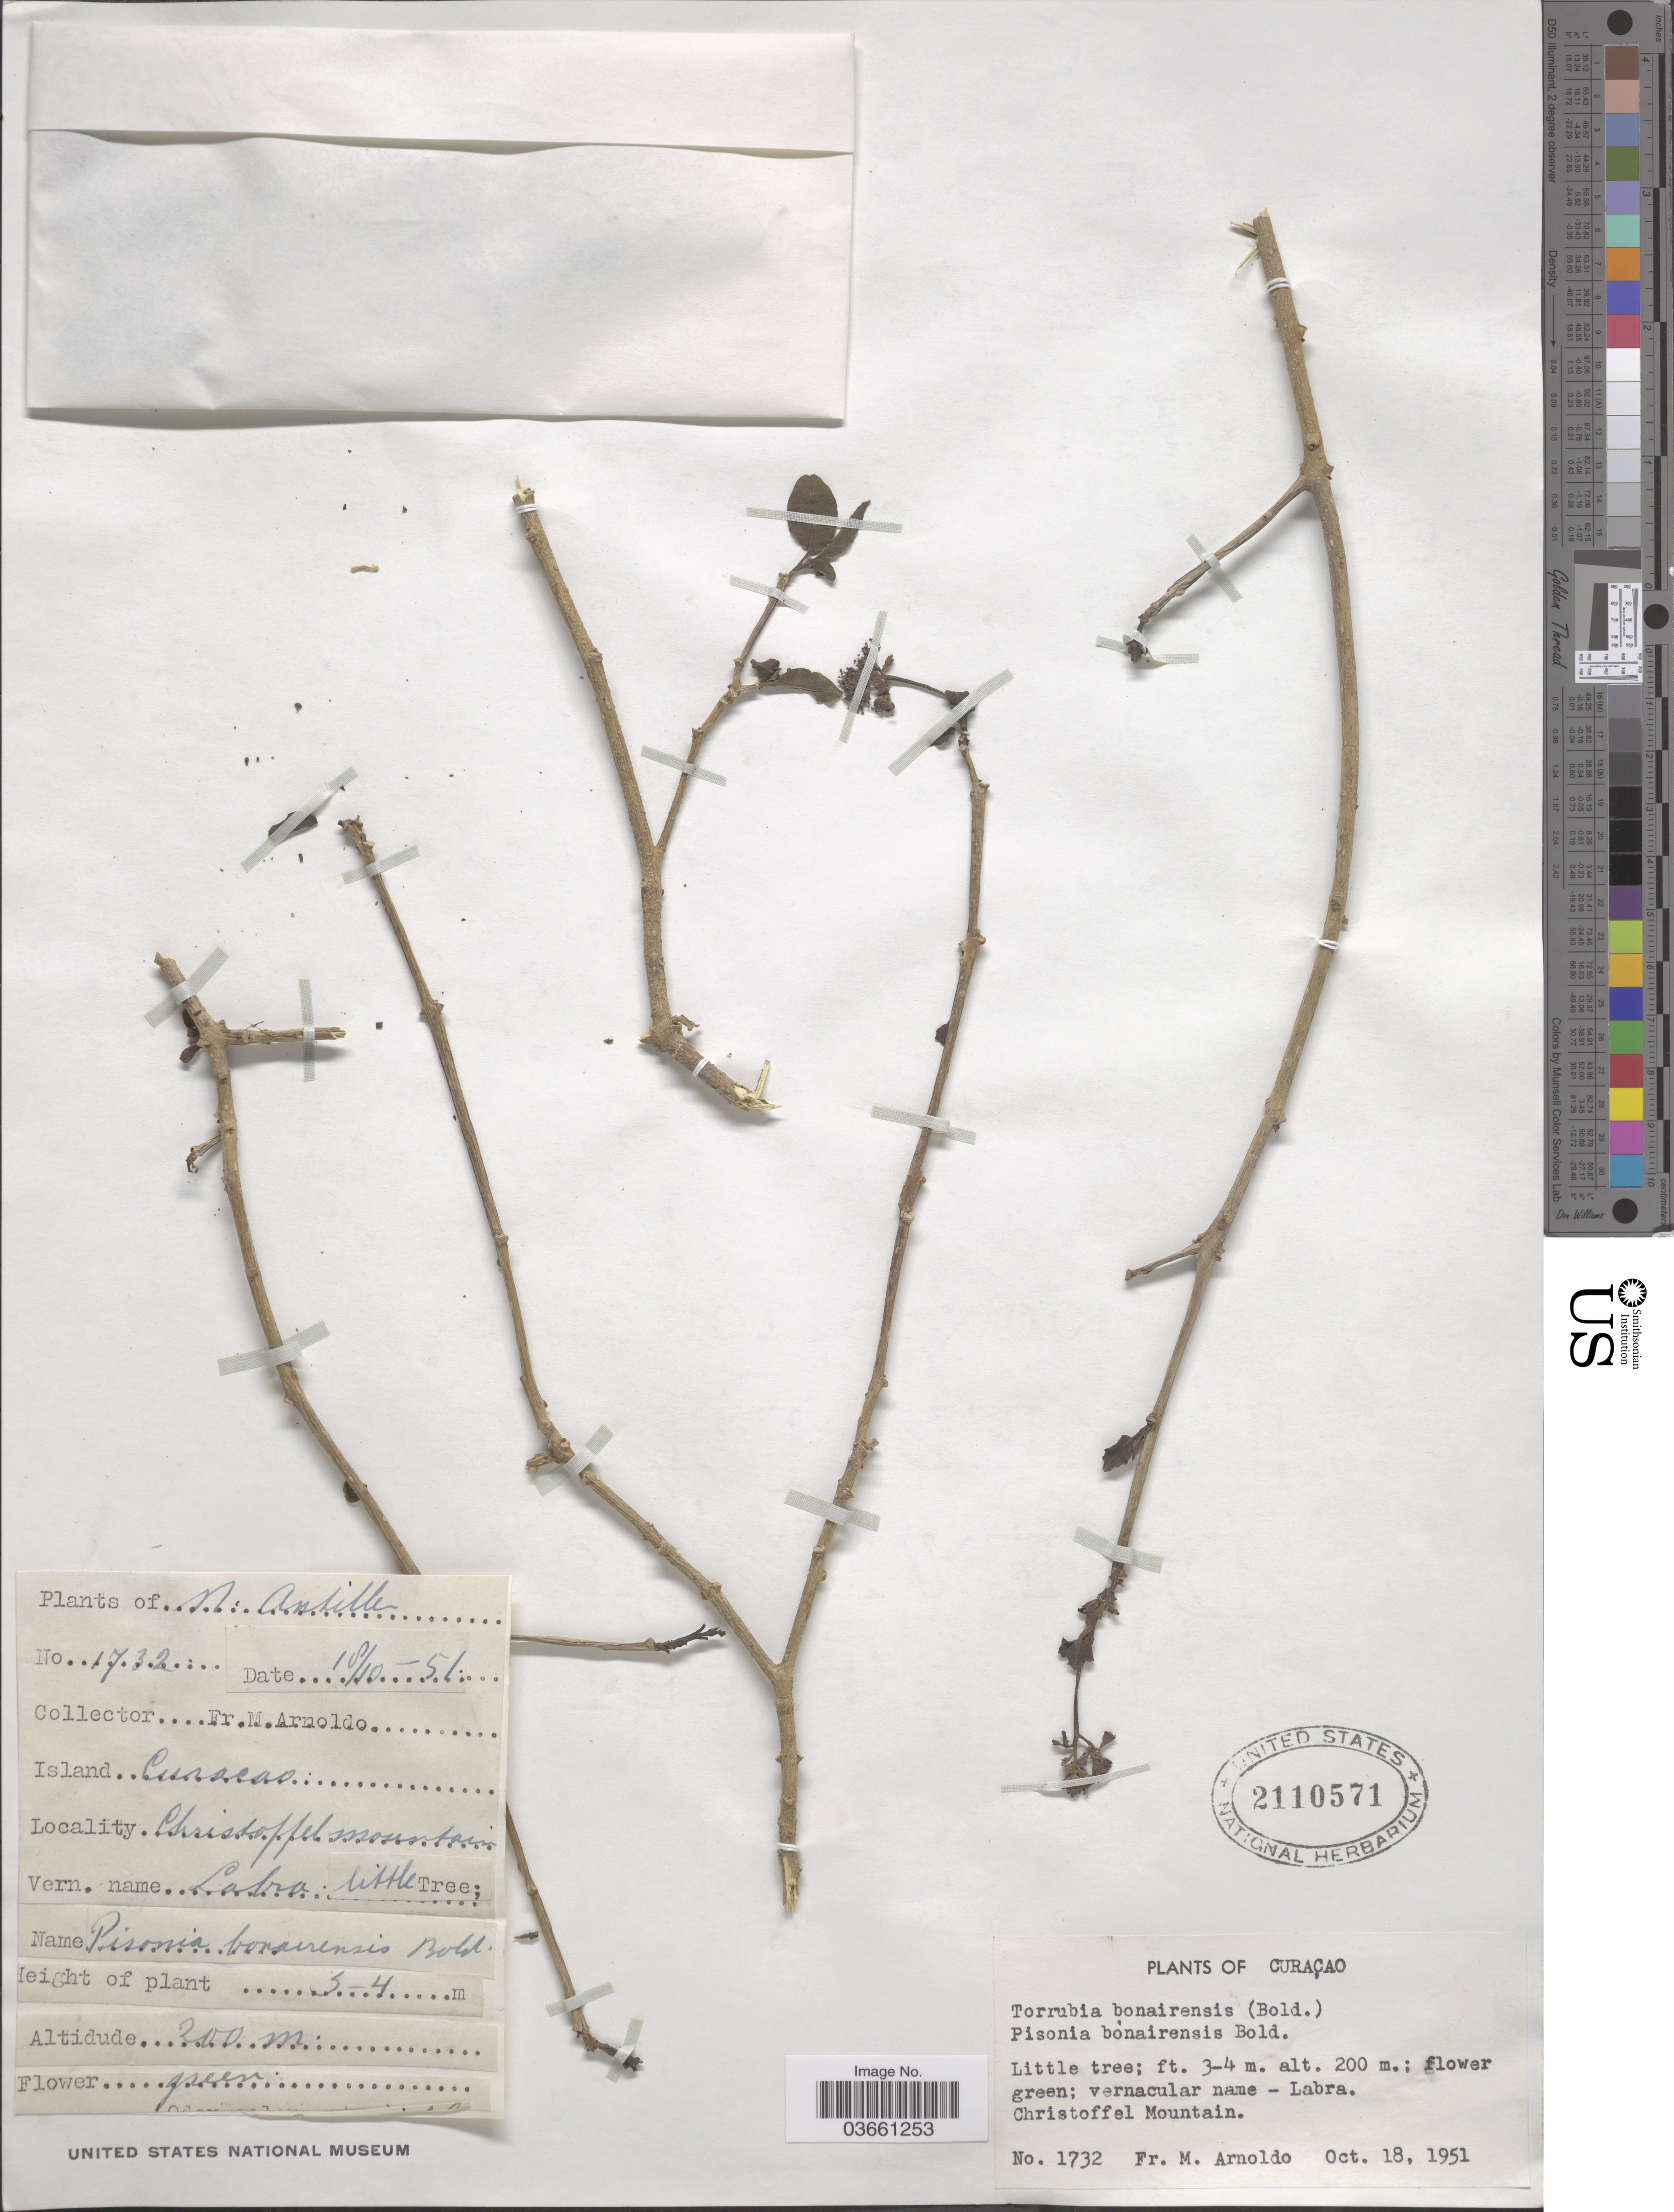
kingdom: Plantae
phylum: Tracheophyta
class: Magnoliopsida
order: Caryophyllales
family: Nyctaginaceae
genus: Guapira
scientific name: Guapira pacurero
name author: (Kunth) Little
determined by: Strong, Mark T., (BOT), Smithsonian Institution - National Museum of Natural History (UNITED STATES)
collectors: N. Arnoldo-Broeders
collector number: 1732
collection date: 1951-10-18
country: Netherlands Antilles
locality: N. Antillen. Island Curacao. Christoffel Mountain.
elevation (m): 200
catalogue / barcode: US 2110571